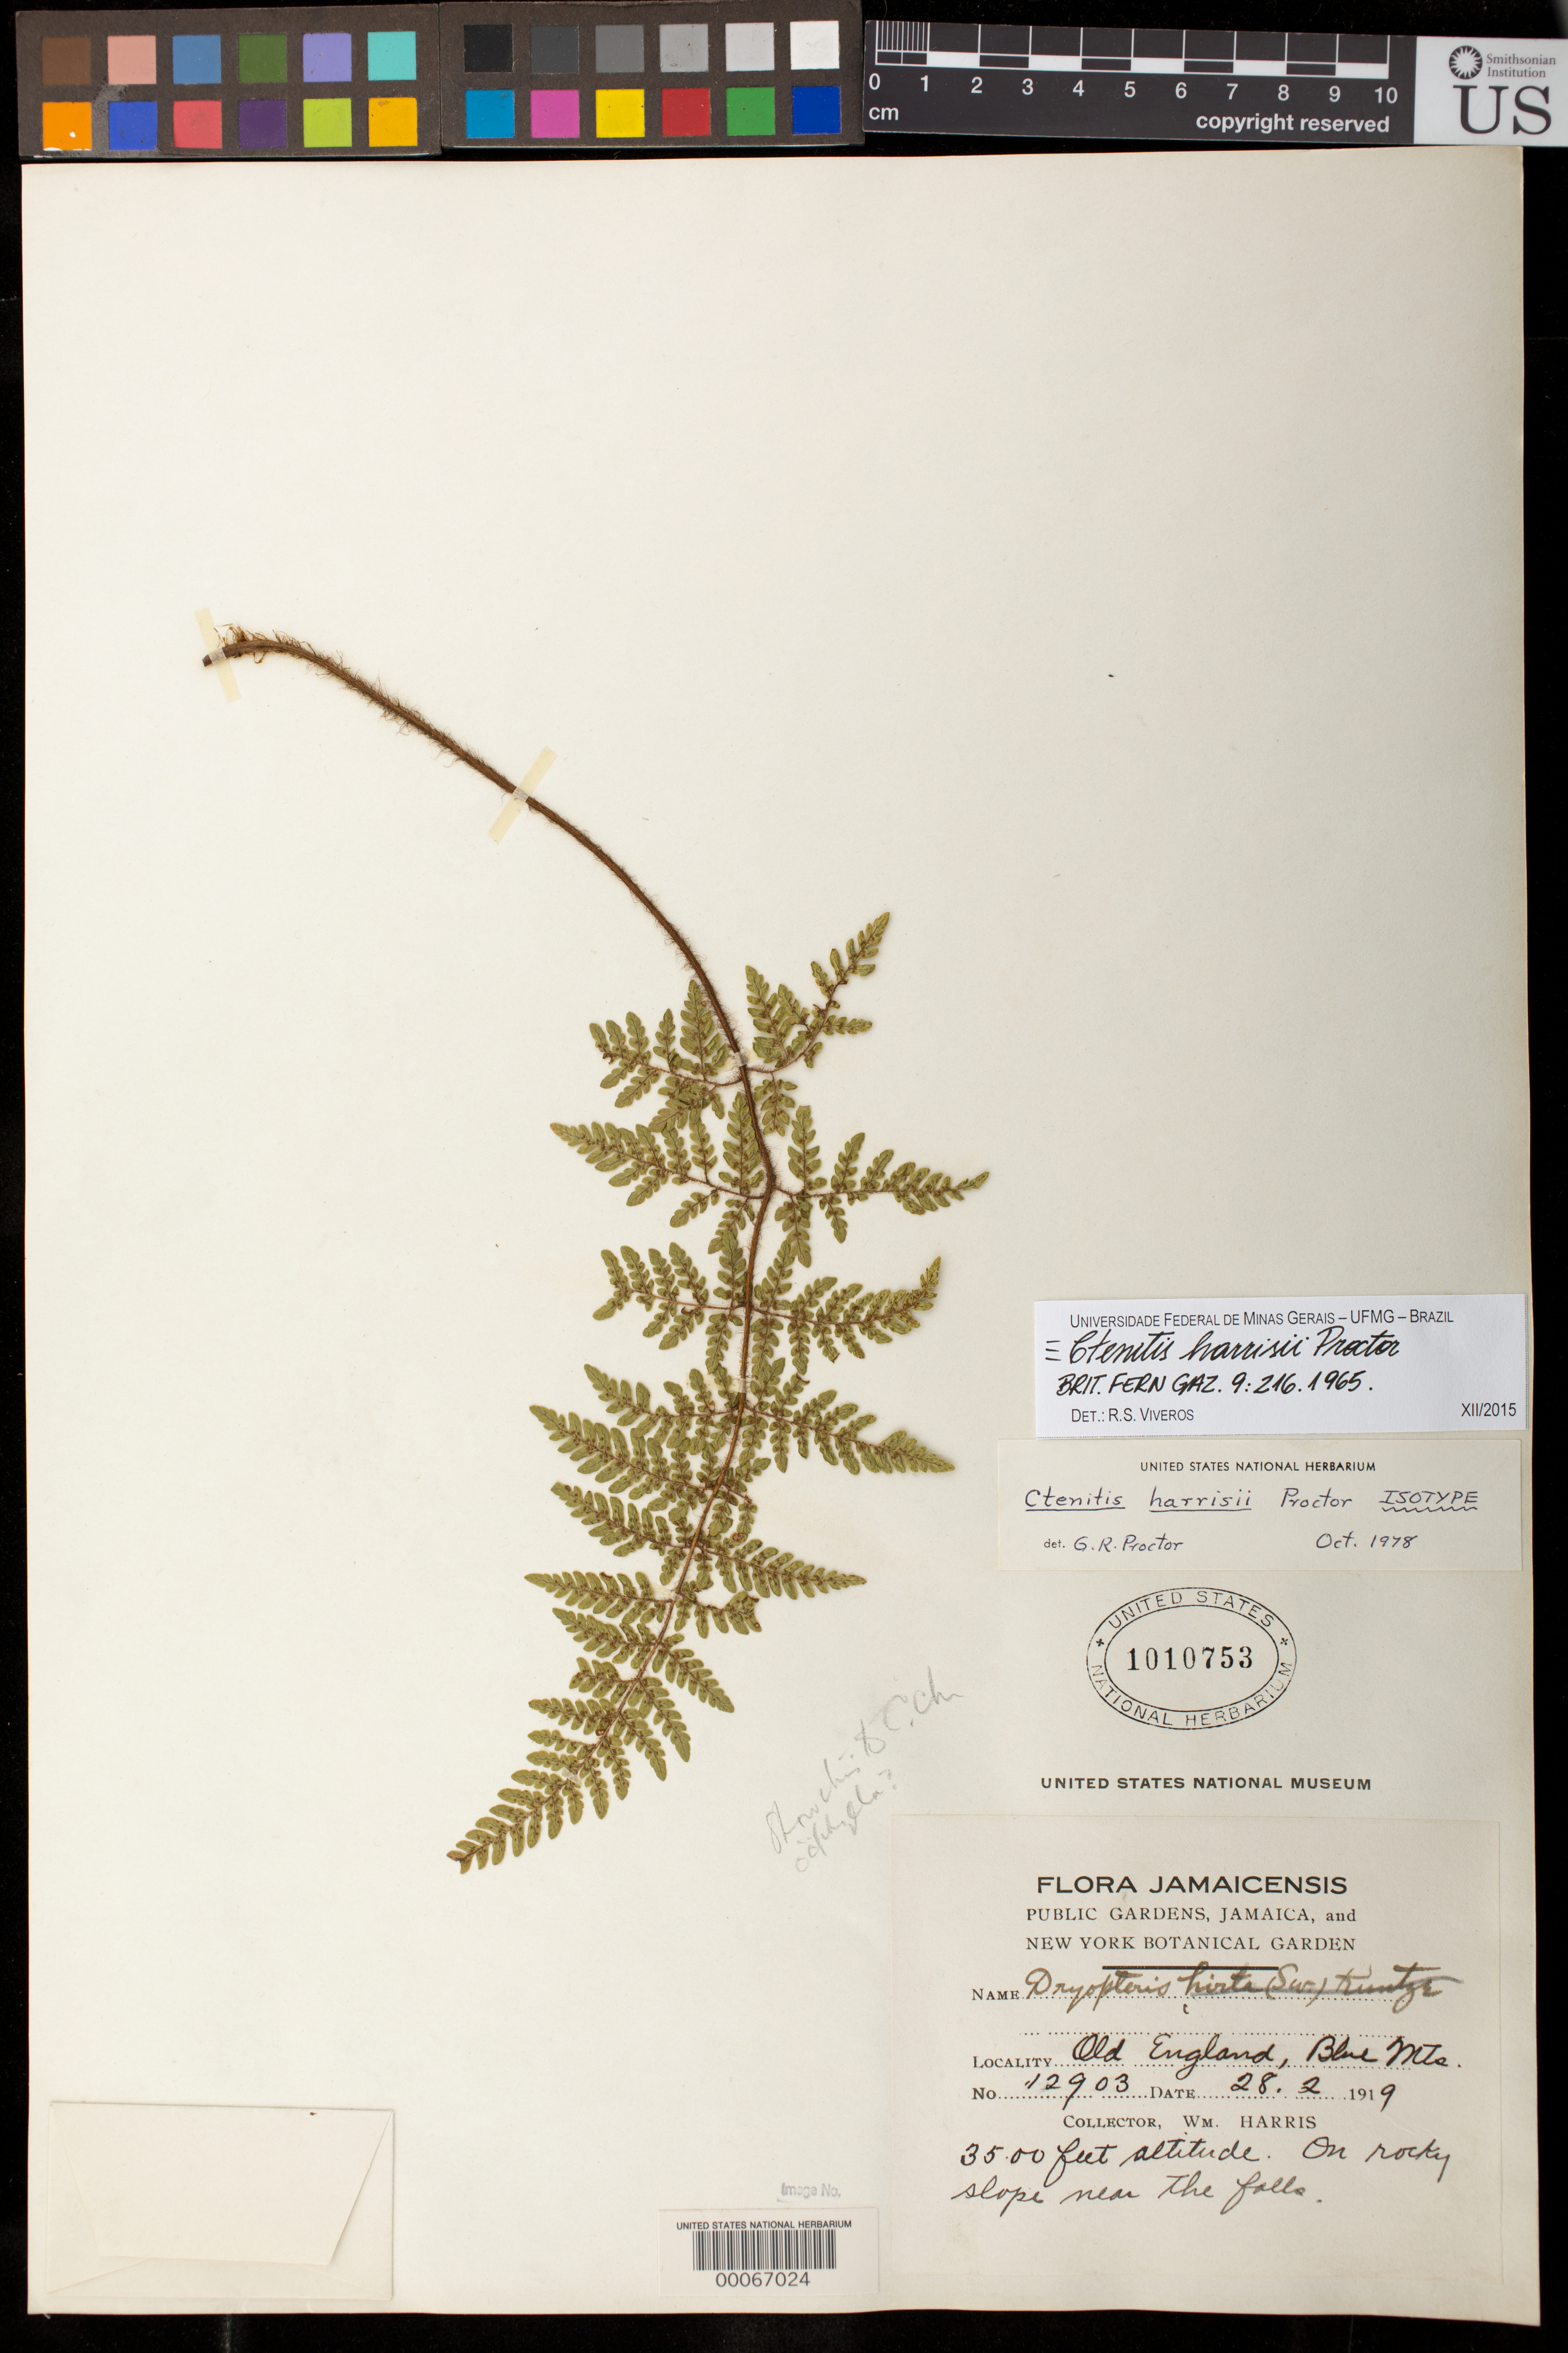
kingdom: Plantae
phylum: Tracheophyta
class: Polypodiopsida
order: Polypodiales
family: Dryopteridaceae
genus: Ctenitis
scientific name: Ctenitis harrisii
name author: Proctor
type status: Isotype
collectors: W. H. Harris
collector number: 12903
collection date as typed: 28 Feb 1919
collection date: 1919-02-28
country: Jamaica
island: Greater Antilles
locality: Old England, Blue Mts. On rocky slope near the falls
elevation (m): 1067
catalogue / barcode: US 1010753